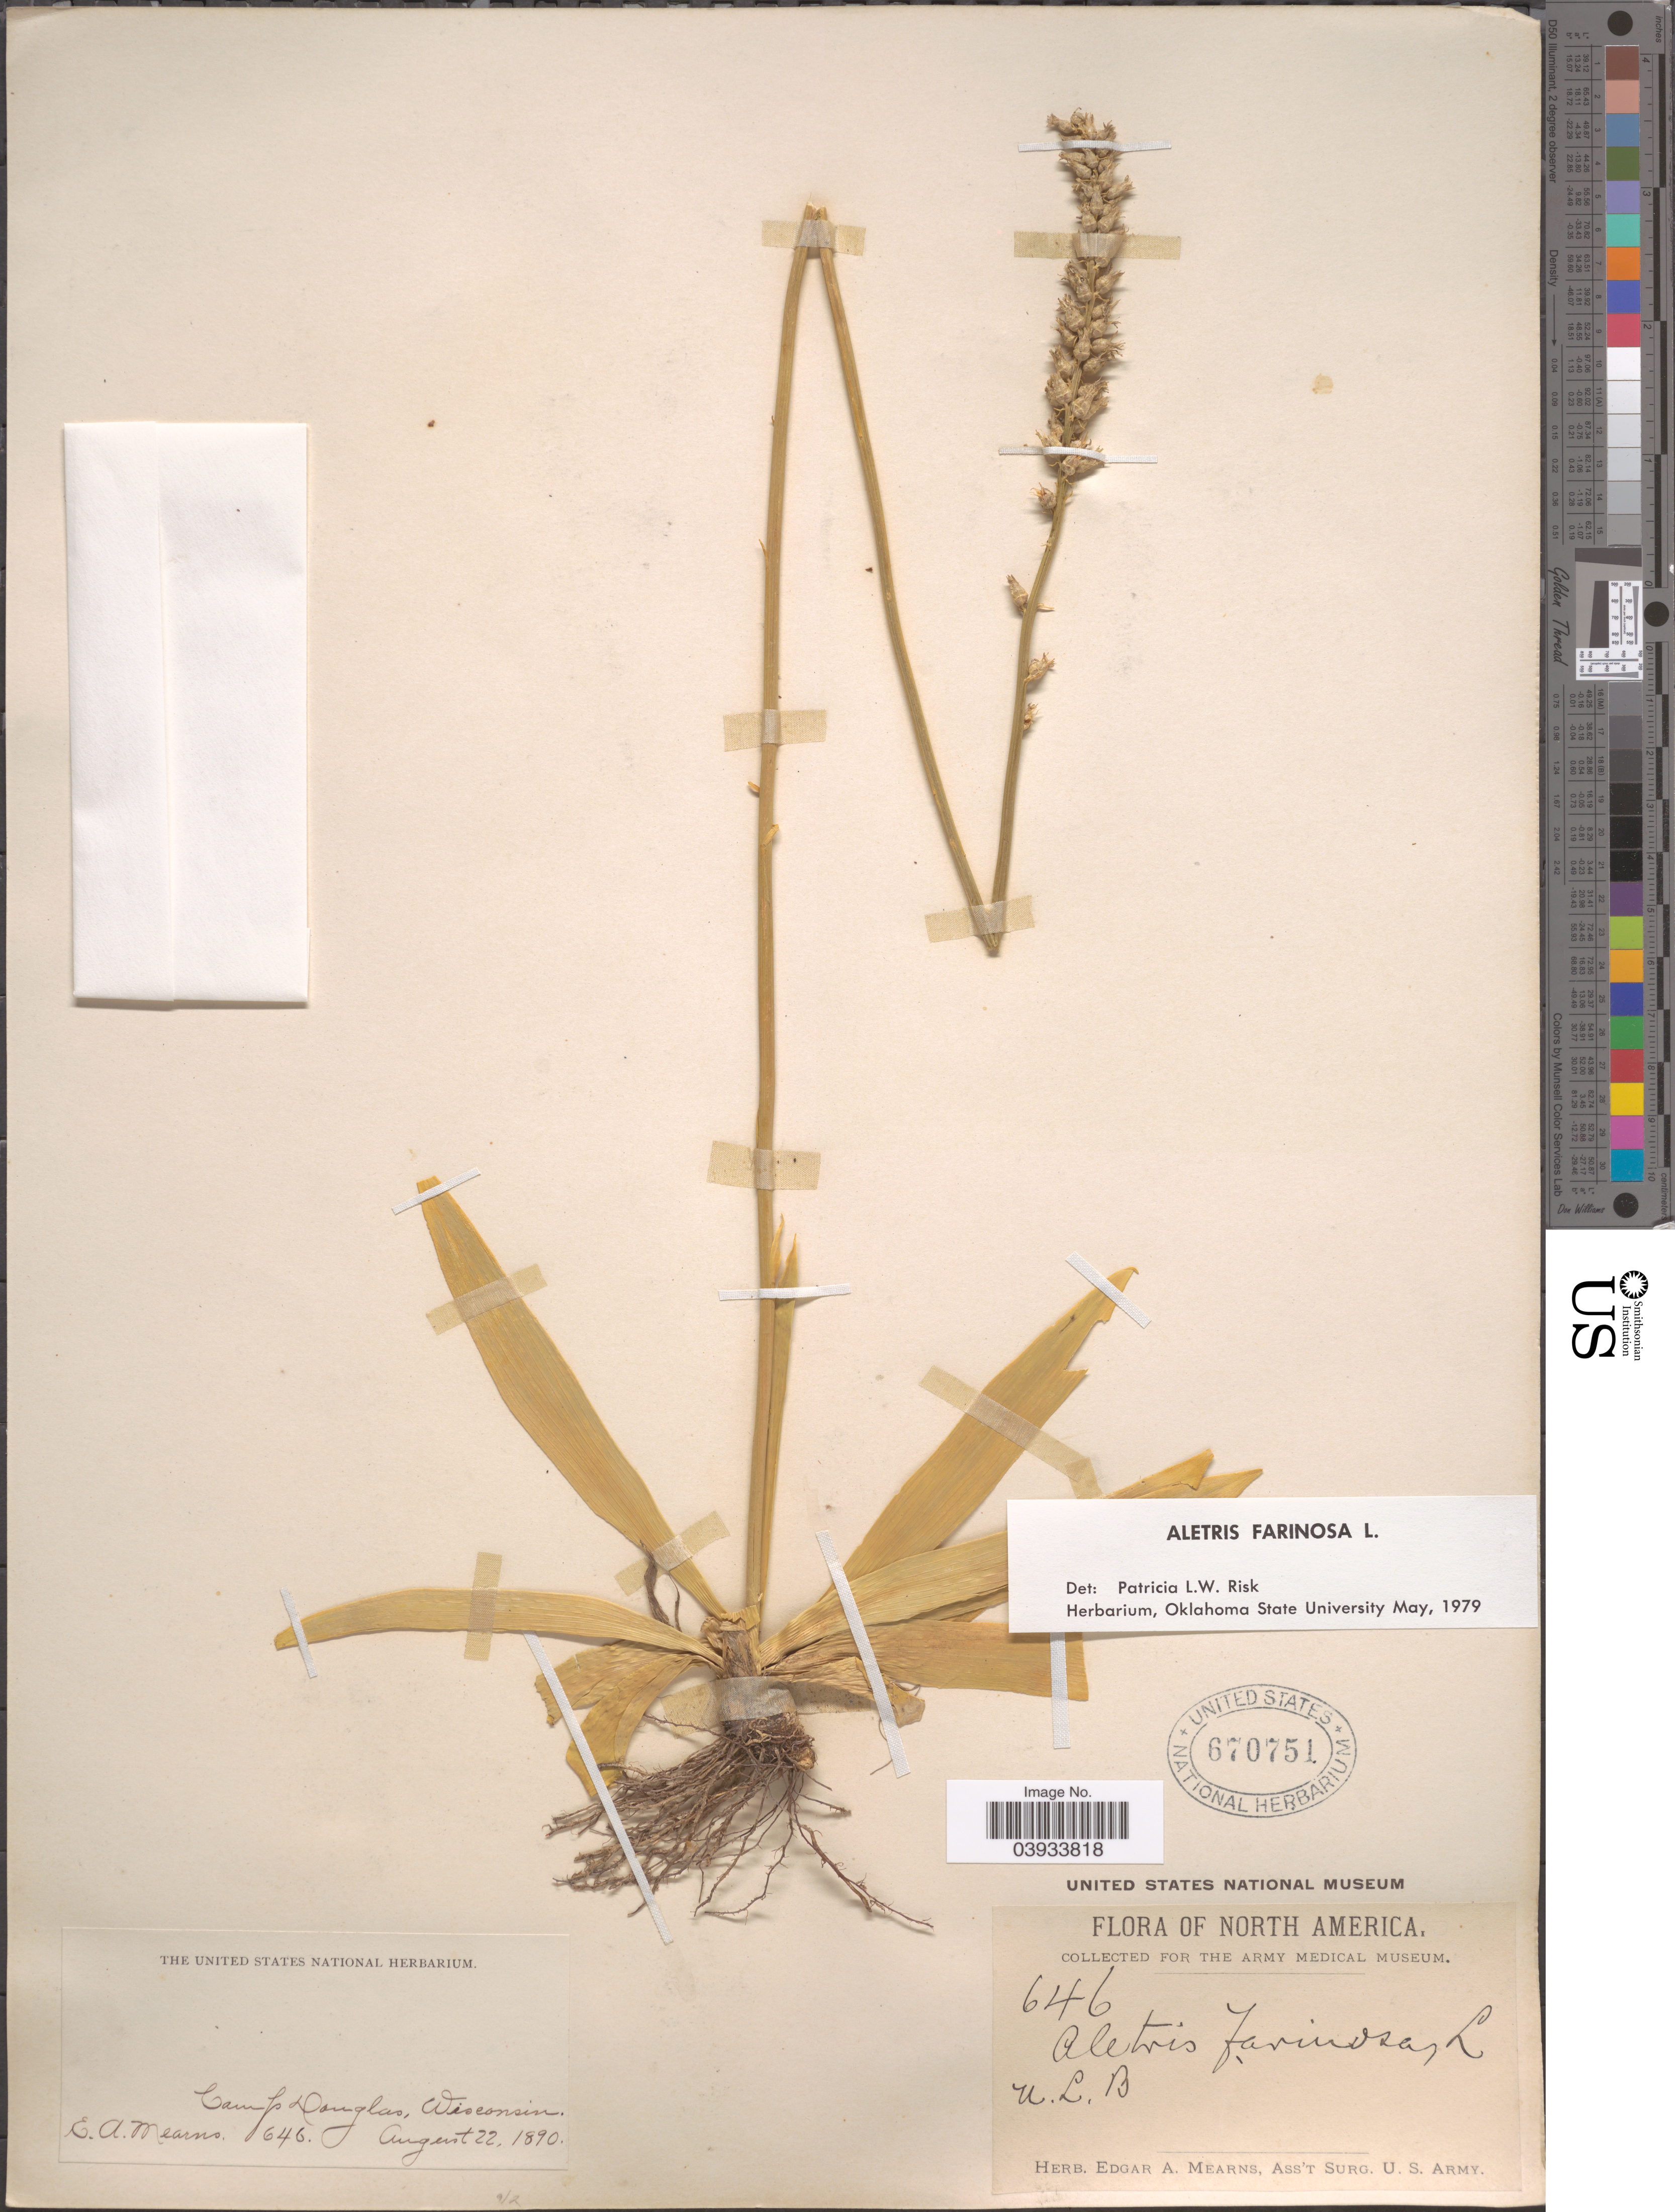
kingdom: Plantae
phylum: Tracheophyta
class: Liliopsida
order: Dioscoreales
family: Nartheciaceae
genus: Aletris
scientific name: Aletris farinosa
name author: L.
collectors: E. A. Mearns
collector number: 646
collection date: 1890-08-22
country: United States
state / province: Wisconsin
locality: Camp Douglas.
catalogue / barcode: US 670751